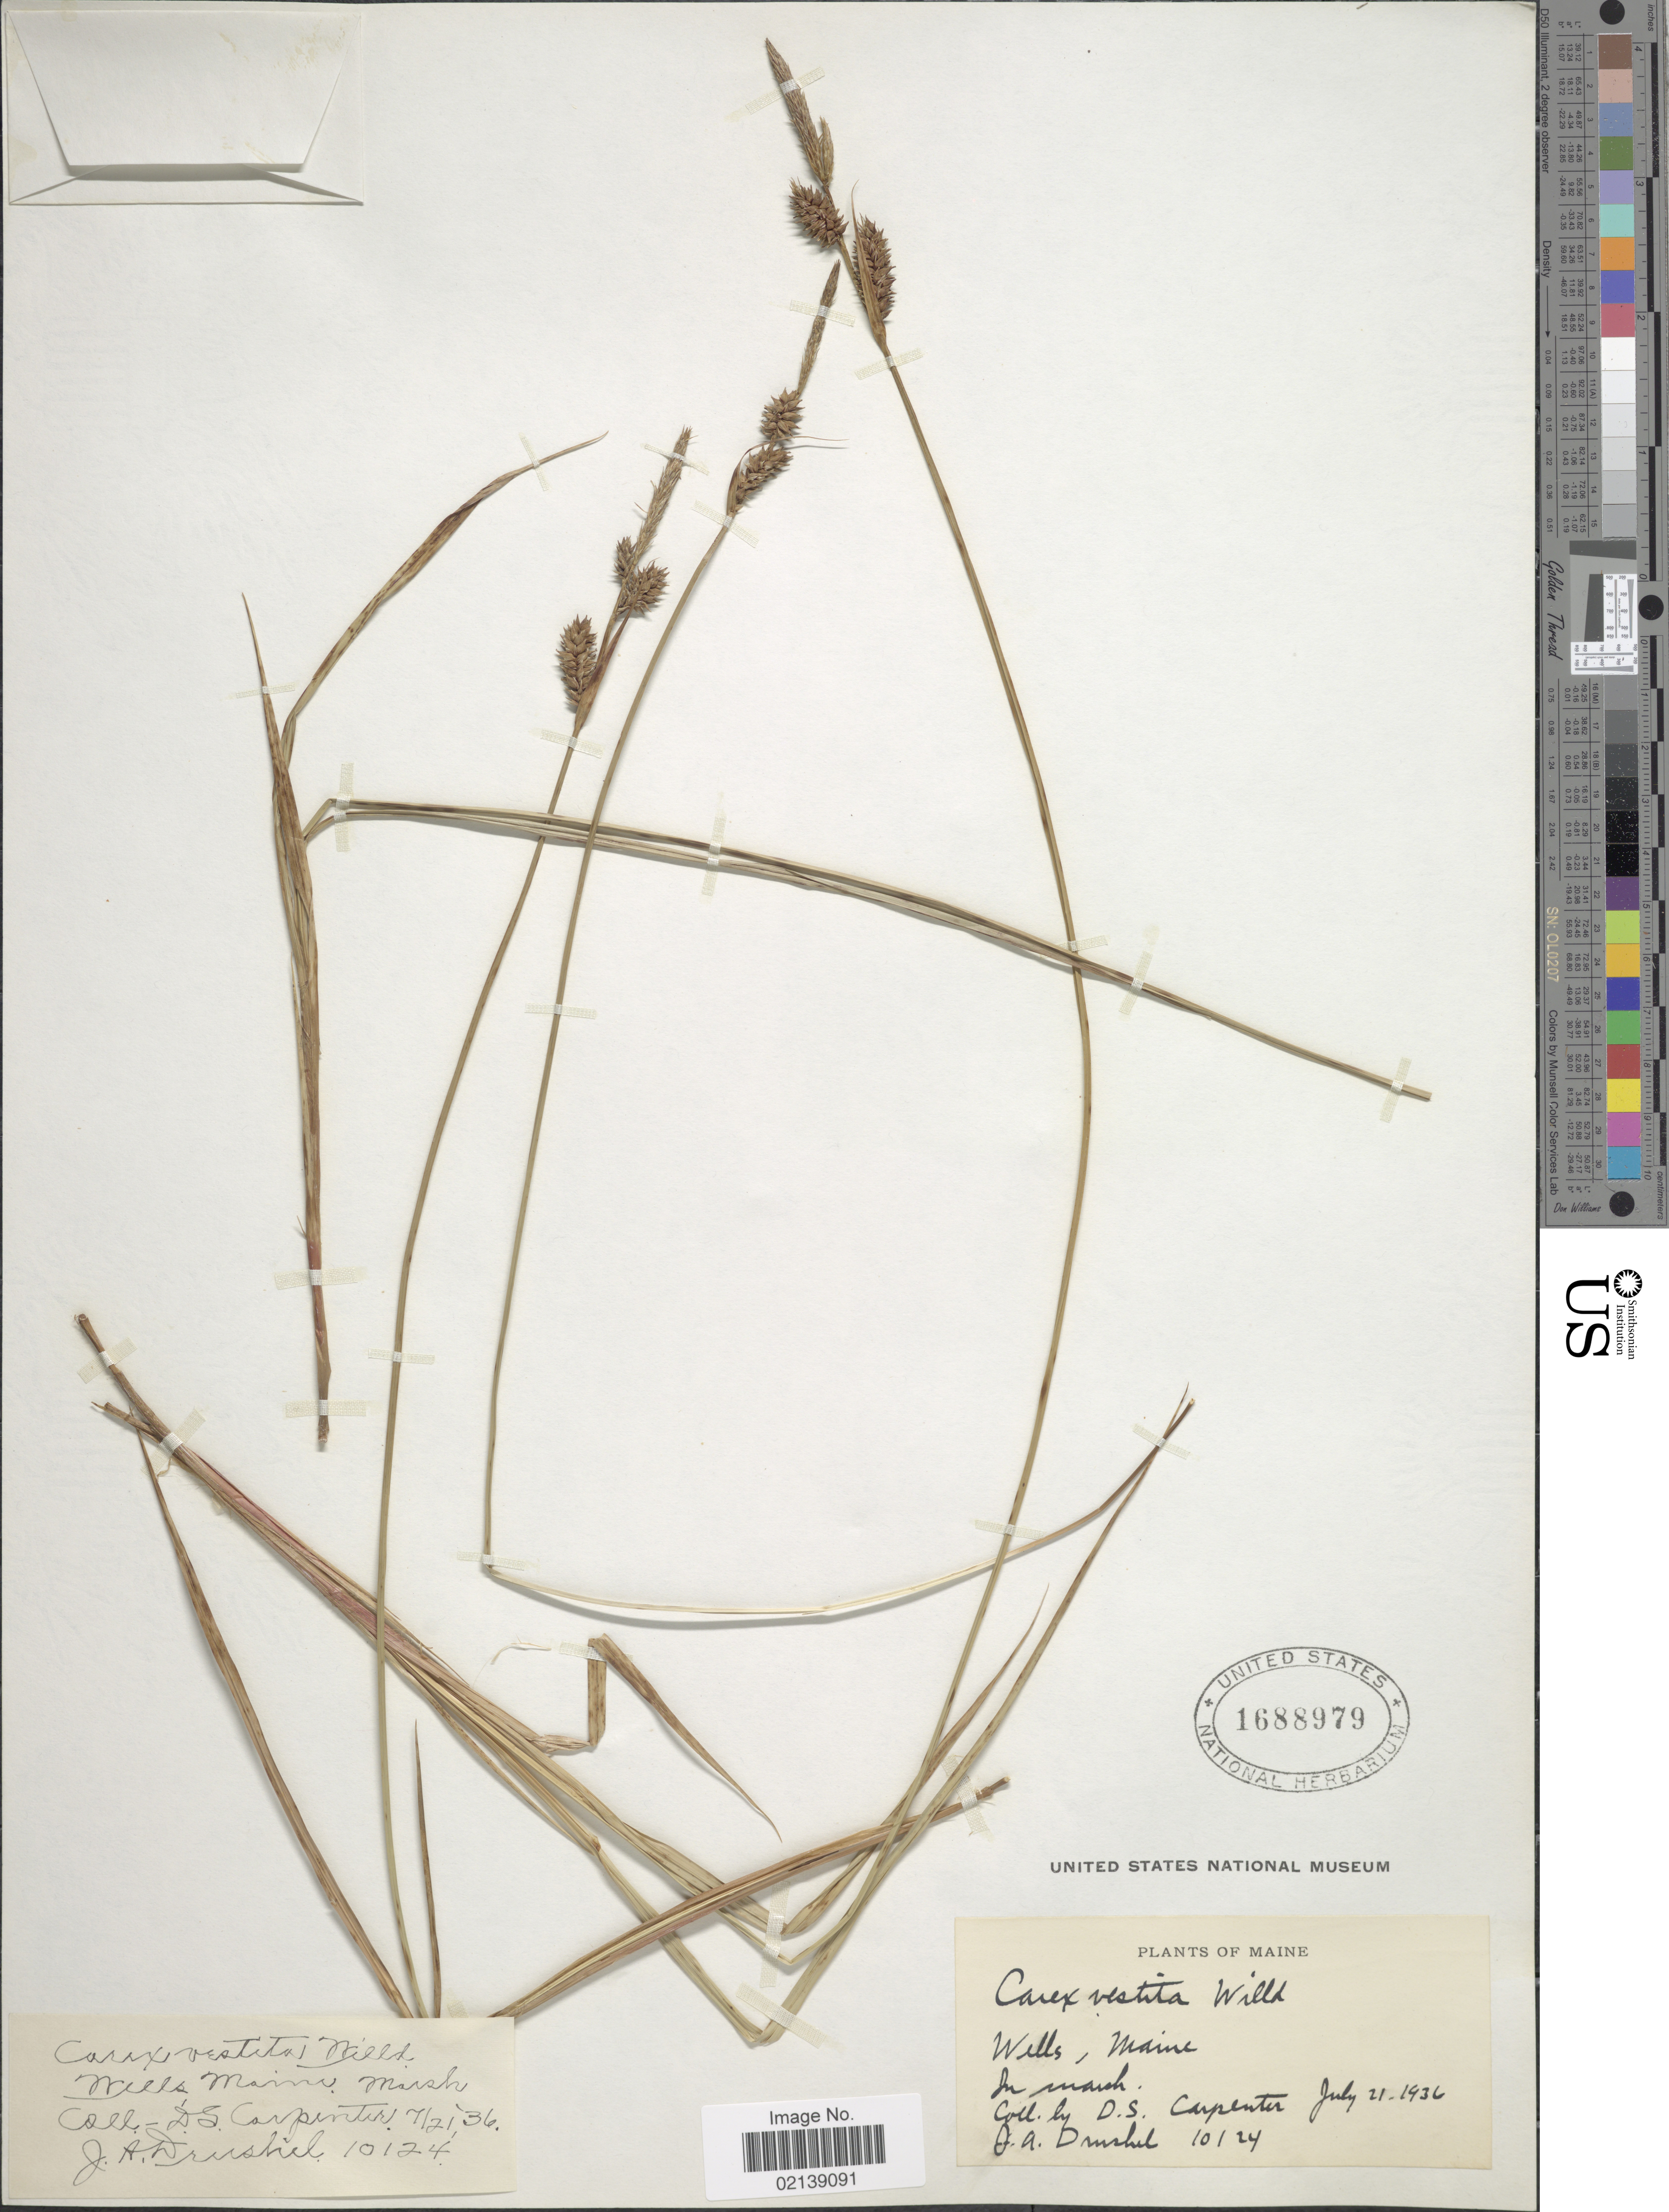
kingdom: Plantae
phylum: Tracheophyta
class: Liliopsida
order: Poales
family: Cyperaceae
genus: Carex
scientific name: Carex vestita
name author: Willd.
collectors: D. Carpenter & J. A. Drushel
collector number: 10124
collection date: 1936-07-21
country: United States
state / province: Maine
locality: Wells, In marsh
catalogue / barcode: US 1688979